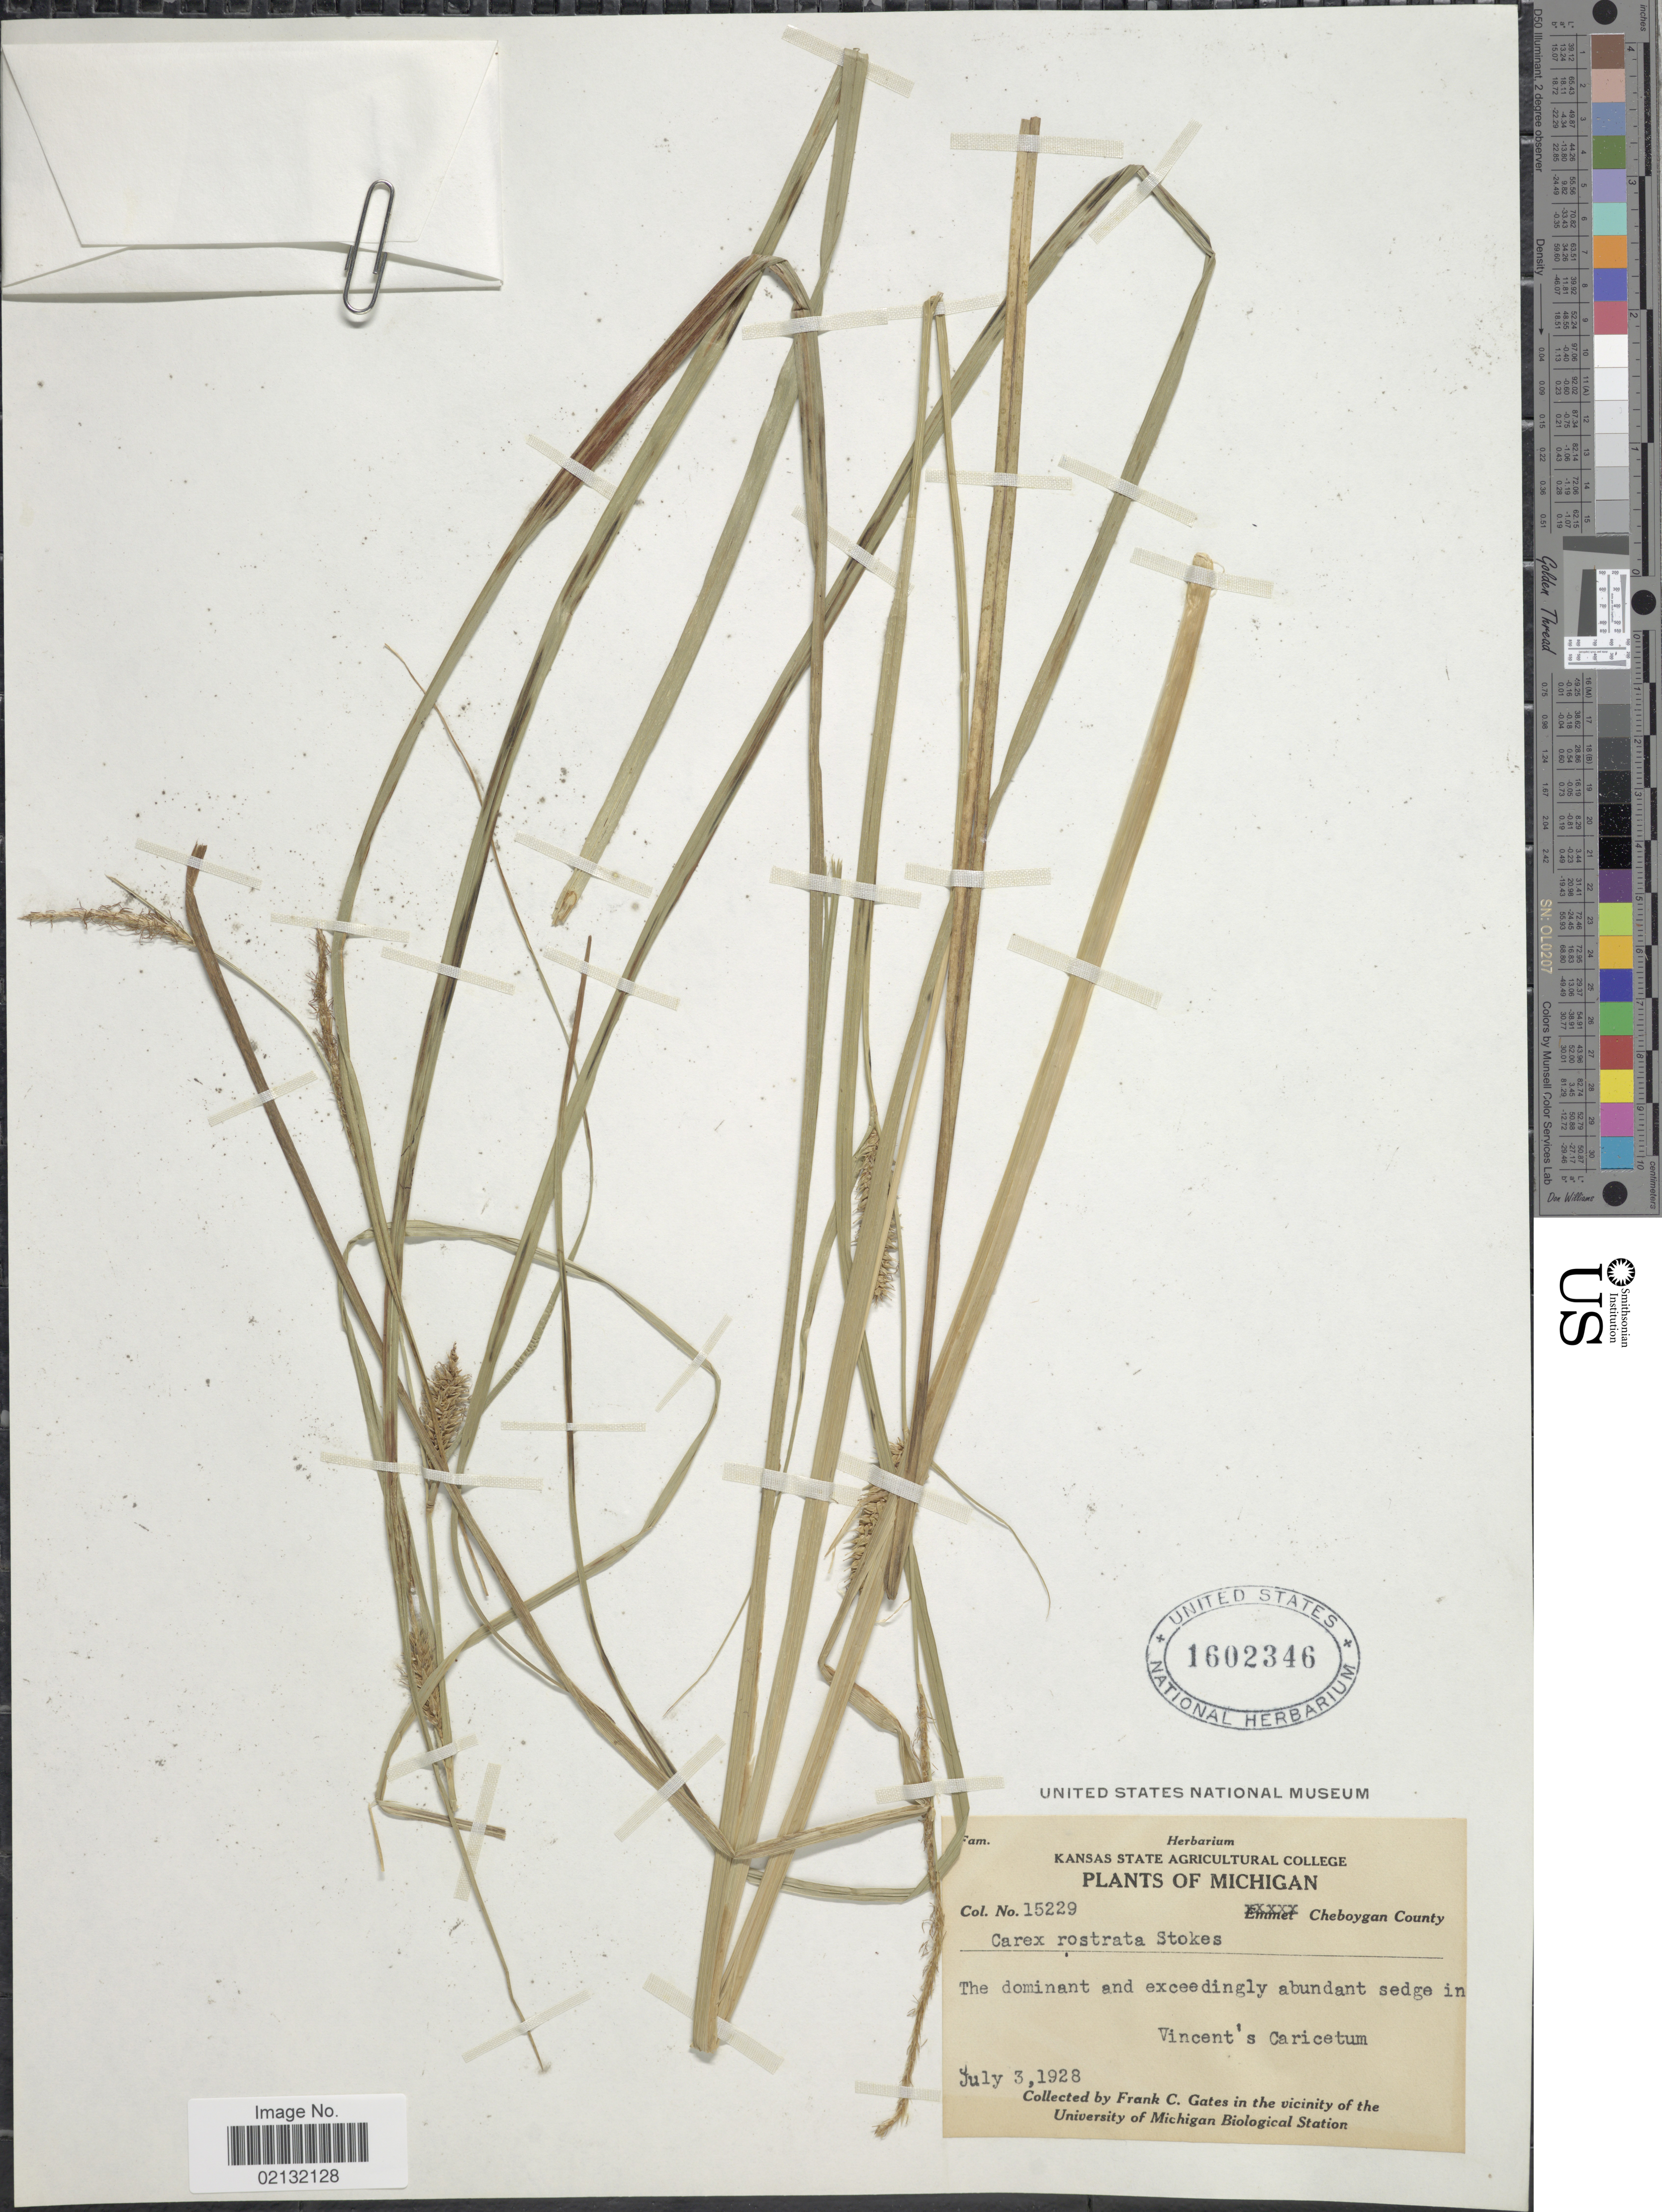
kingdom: Plantae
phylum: Tracheophyta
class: Liliopsida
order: Poales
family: Cyperaceae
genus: Carex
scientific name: Carex rostrata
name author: Stokes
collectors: F. C. Gates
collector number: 15229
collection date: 1928-07-03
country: United States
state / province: Michigan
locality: Vincent's Caricetum. In the vicinity of the University of Michigan Biological Station. Cheboygan County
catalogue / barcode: US 1602346